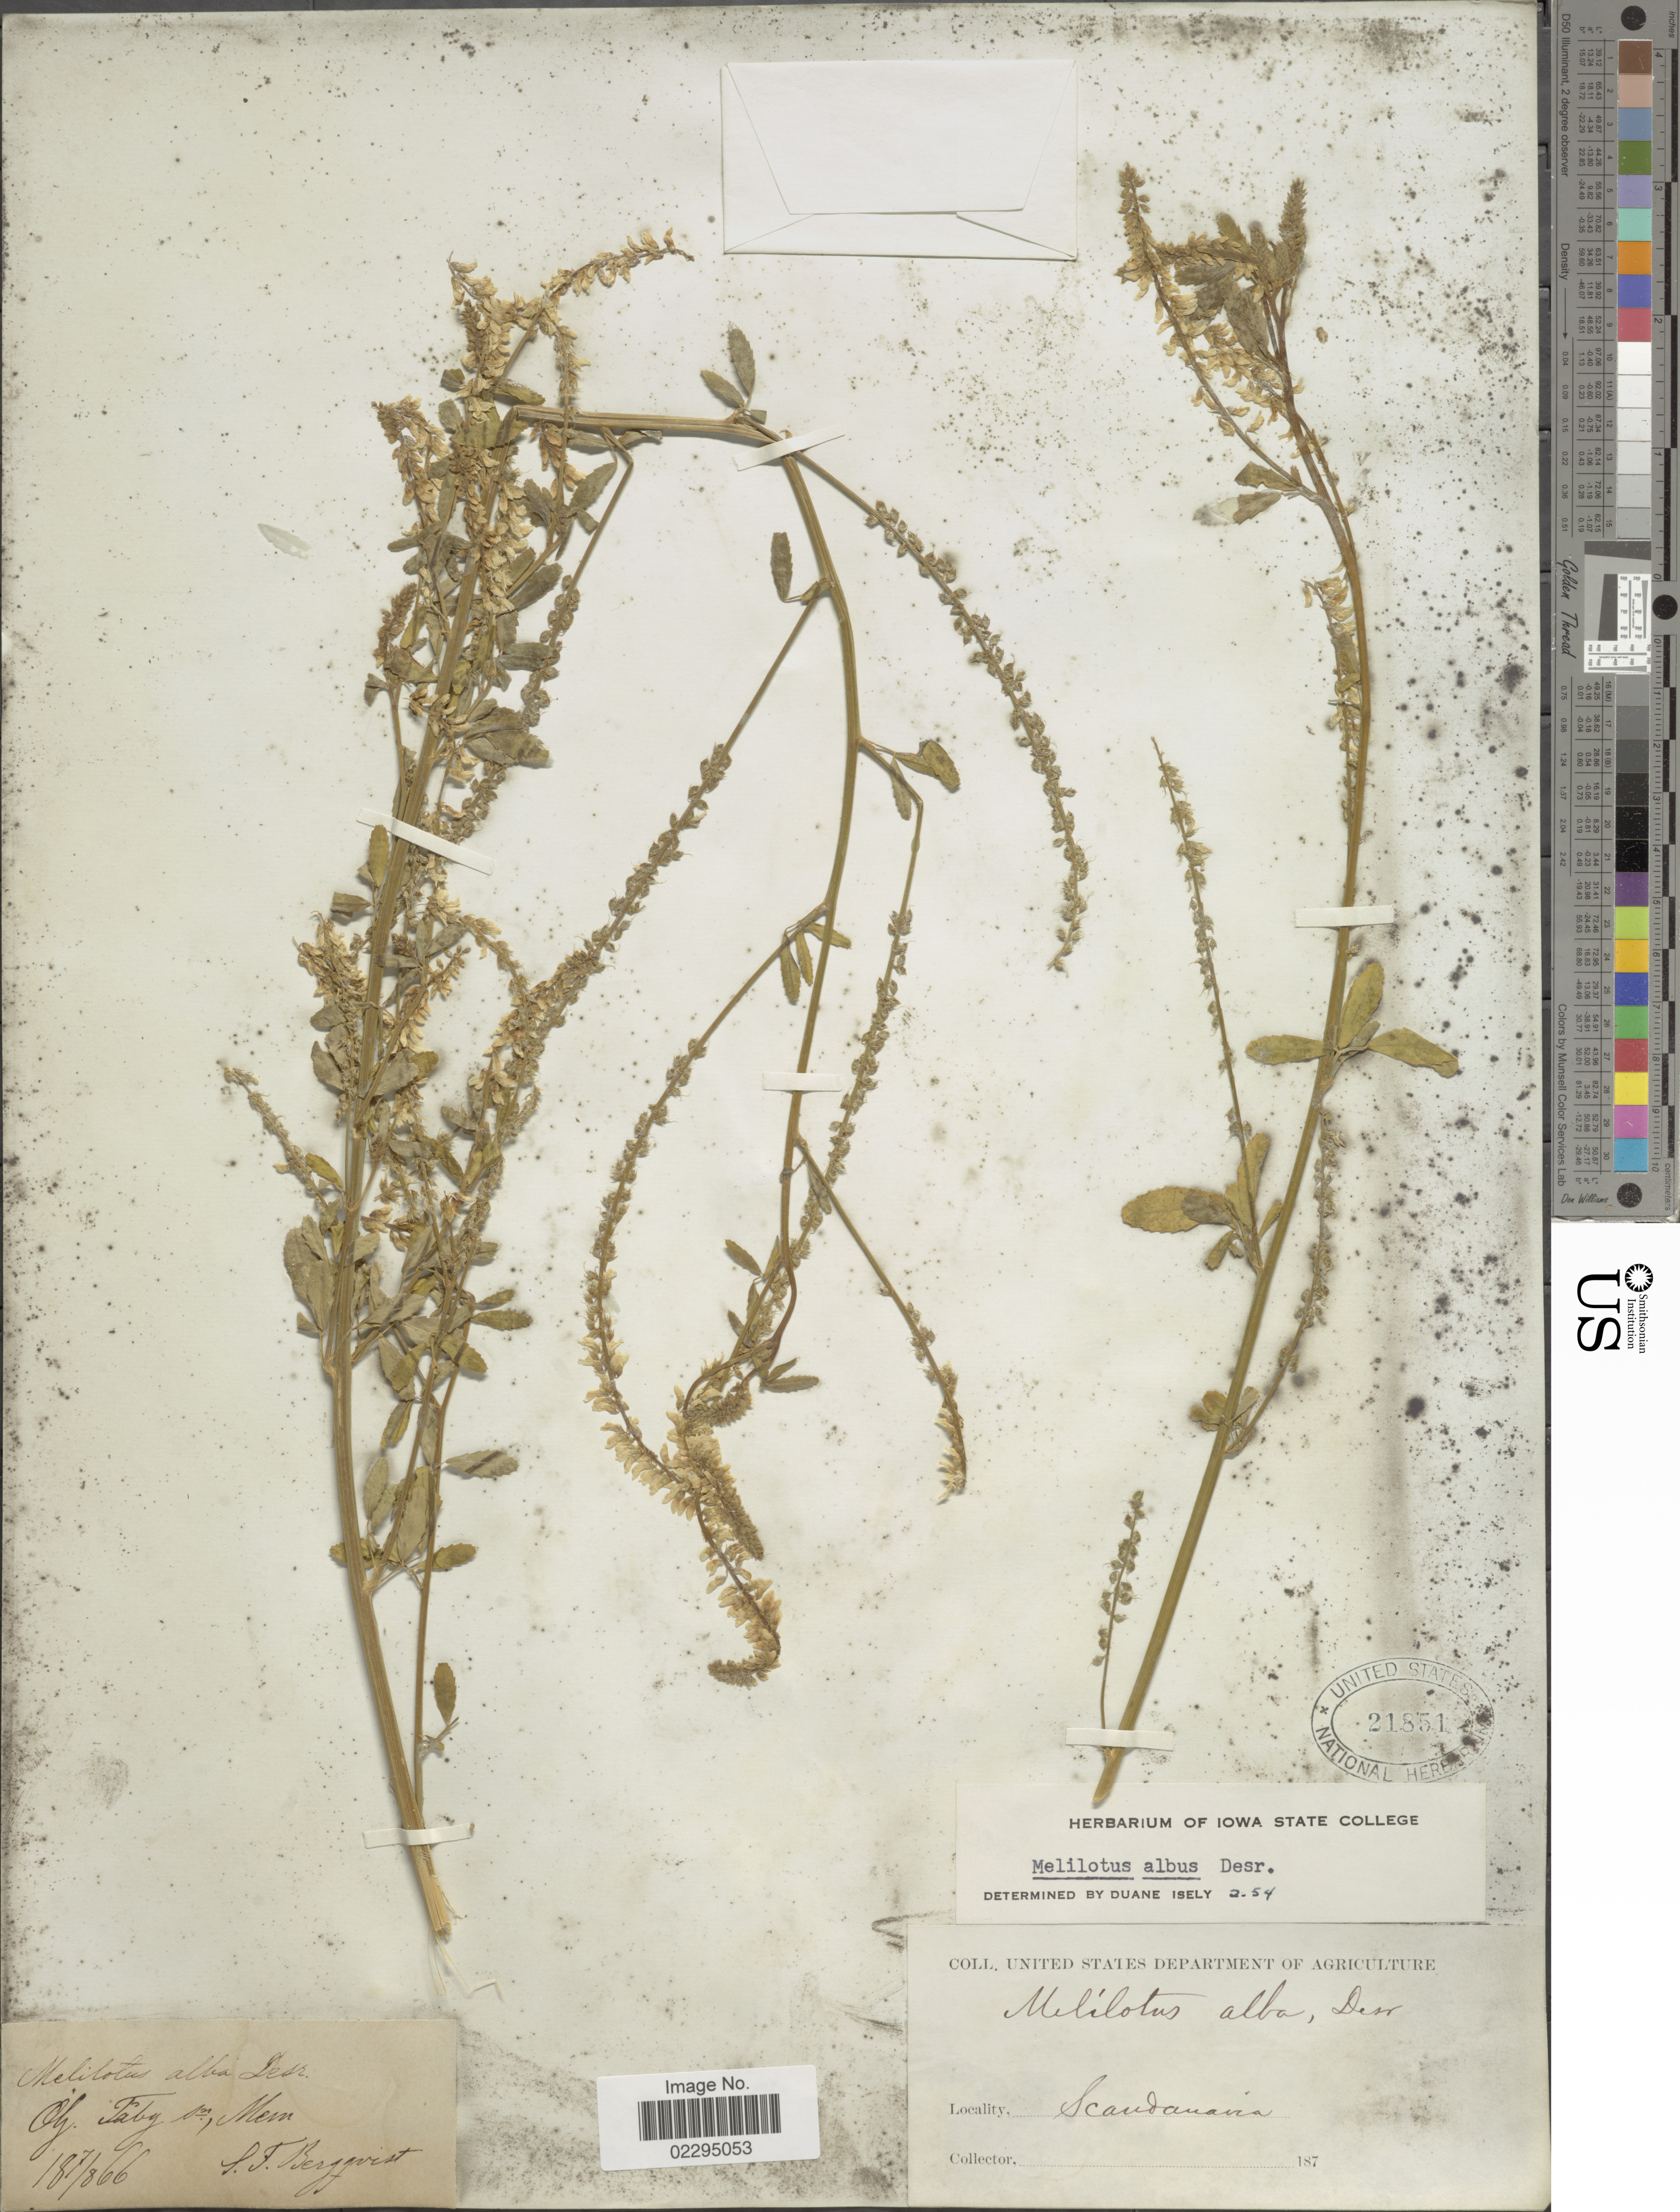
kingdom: Plantae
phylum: Tracheophyta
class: Magnoliopsida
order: Fabales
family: Fabaceae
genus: Melilotus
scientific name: Melilotus albus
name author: Medik.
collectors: Bergquist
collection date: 1866-07-18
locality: Scandinavia. Olj. taby [illegible text] ,Mesn.[interpreted]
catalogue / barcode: US 21851